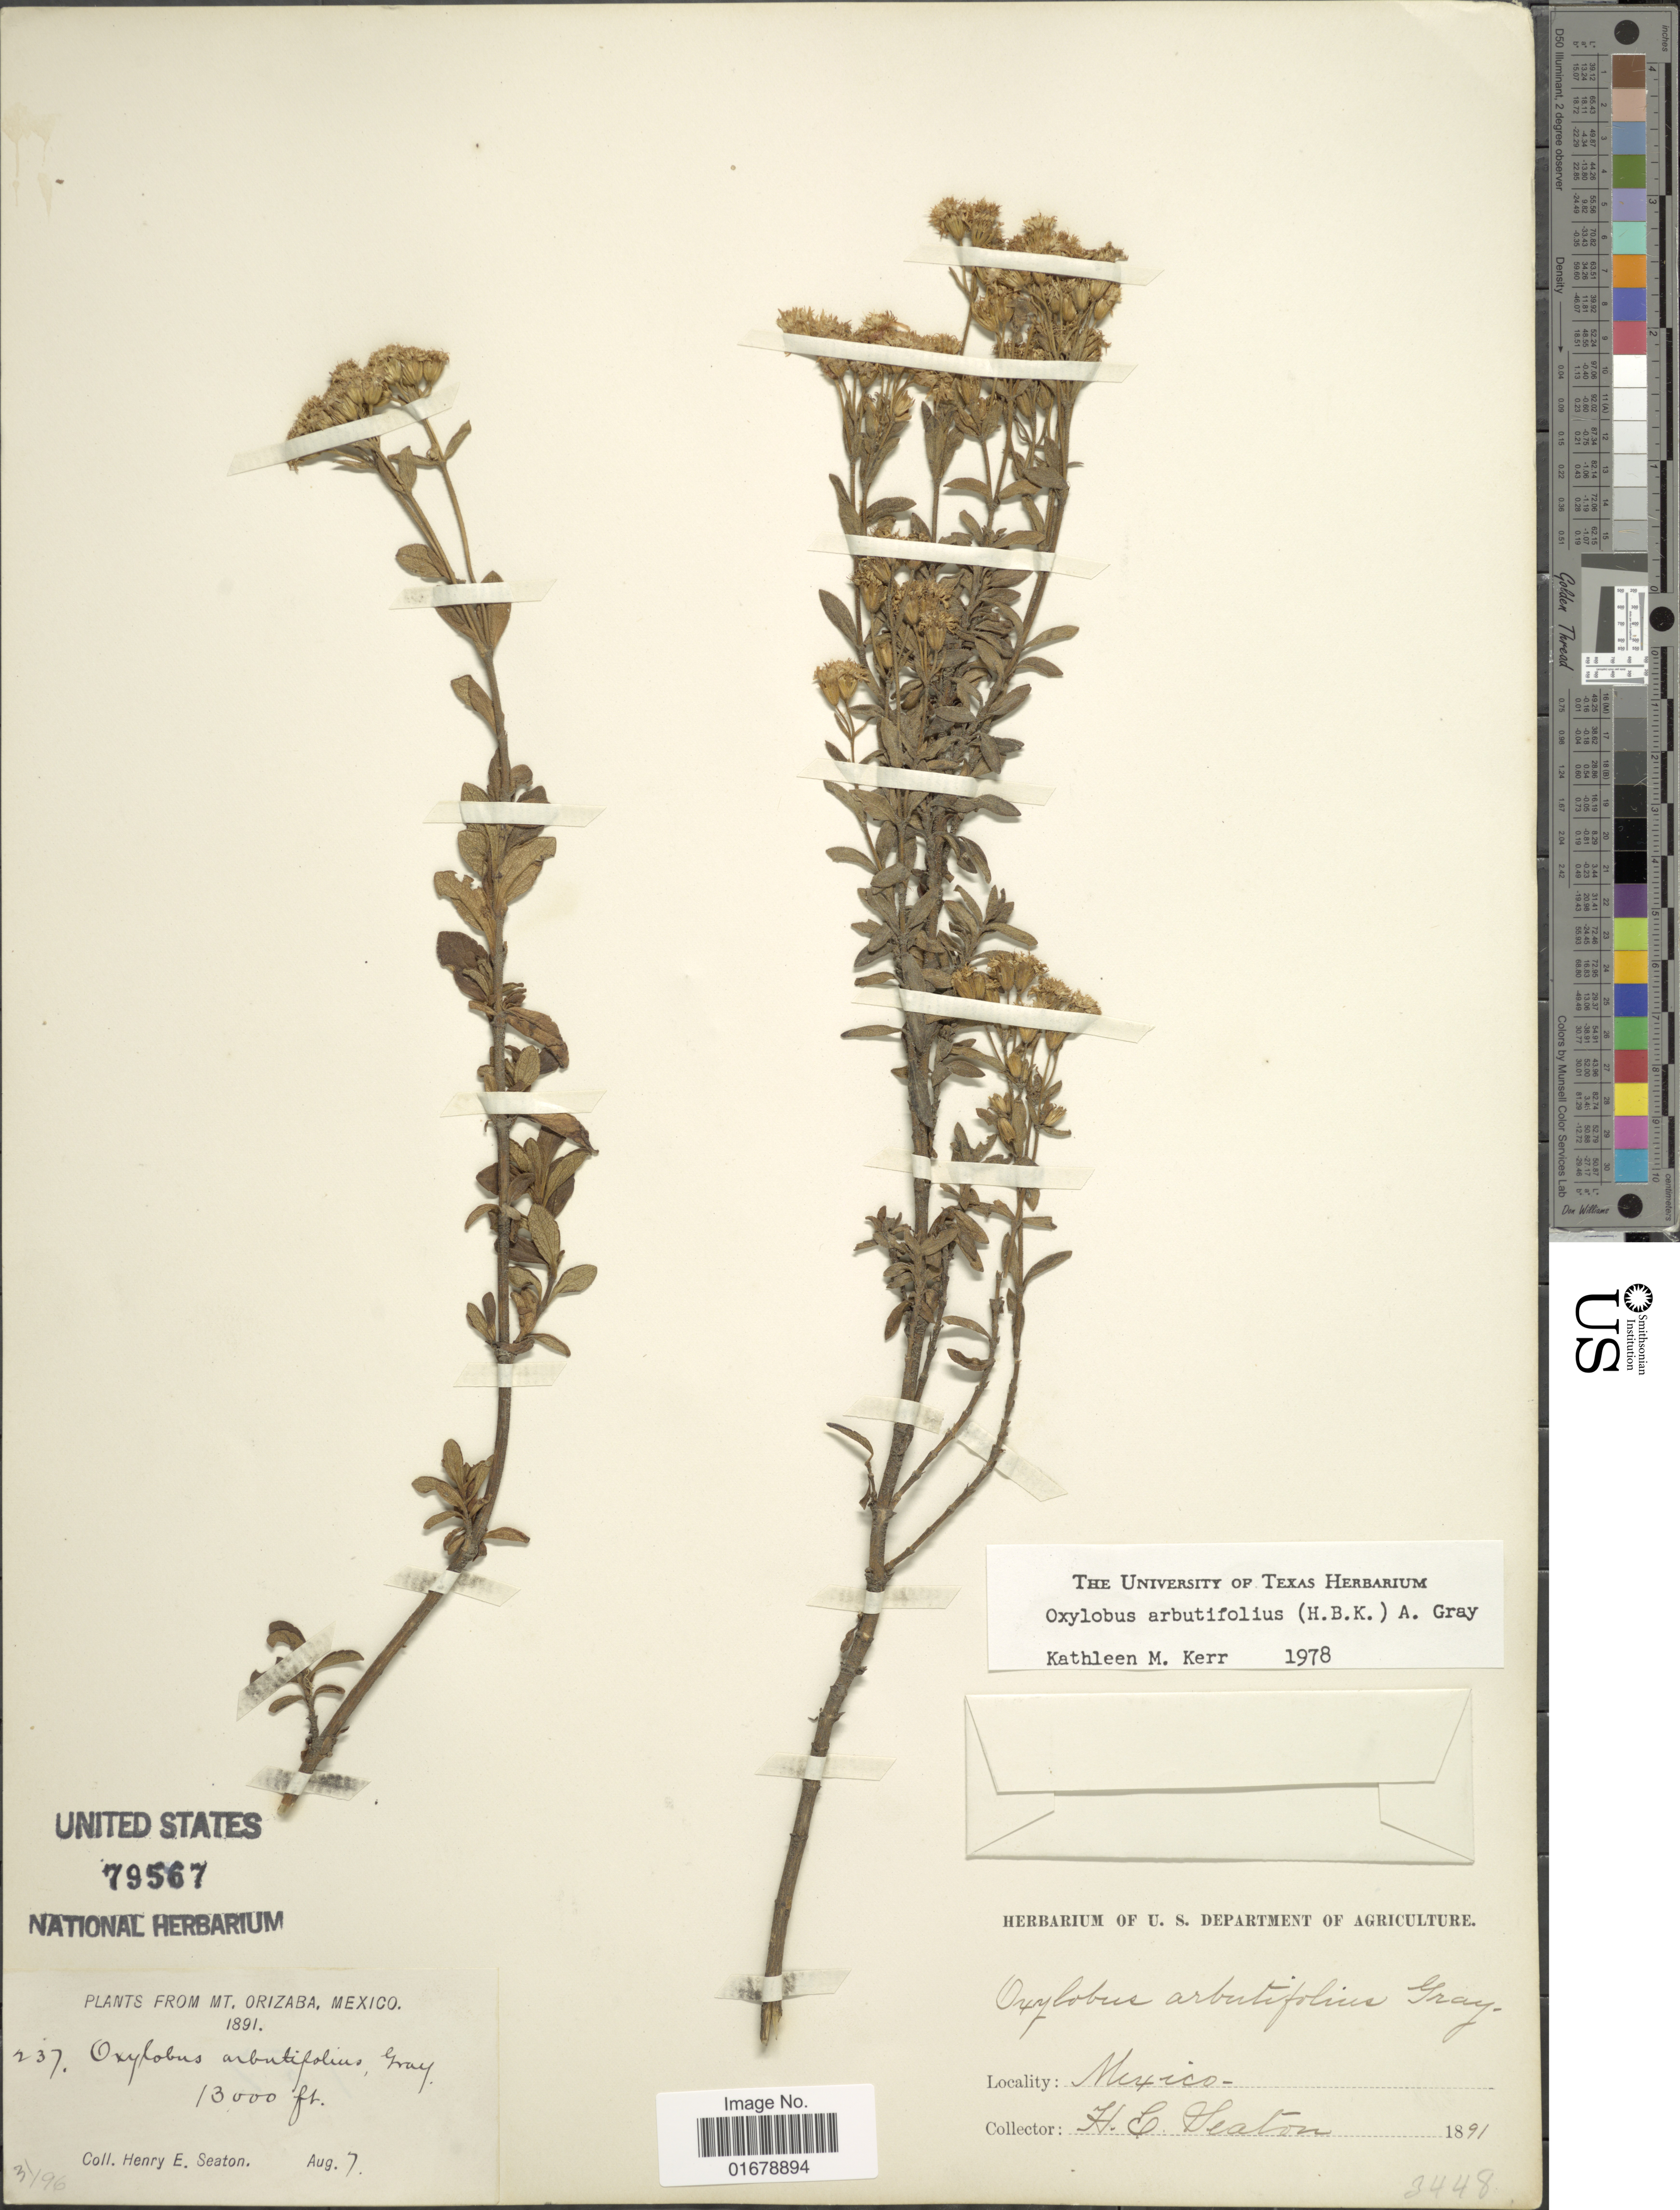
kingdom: Plantae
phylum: Tracheophyta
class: Magnoliopsida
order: Asterales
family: Asteraceae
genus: Oxylobus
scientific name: Oxylobus arbutifolius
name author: (Kunth) A. Gray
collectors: H. E. Seaton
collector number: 237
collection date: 1891-08-07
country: Mexico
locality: Mt. Orizaba, México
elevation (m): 3962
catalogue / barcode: US 79567